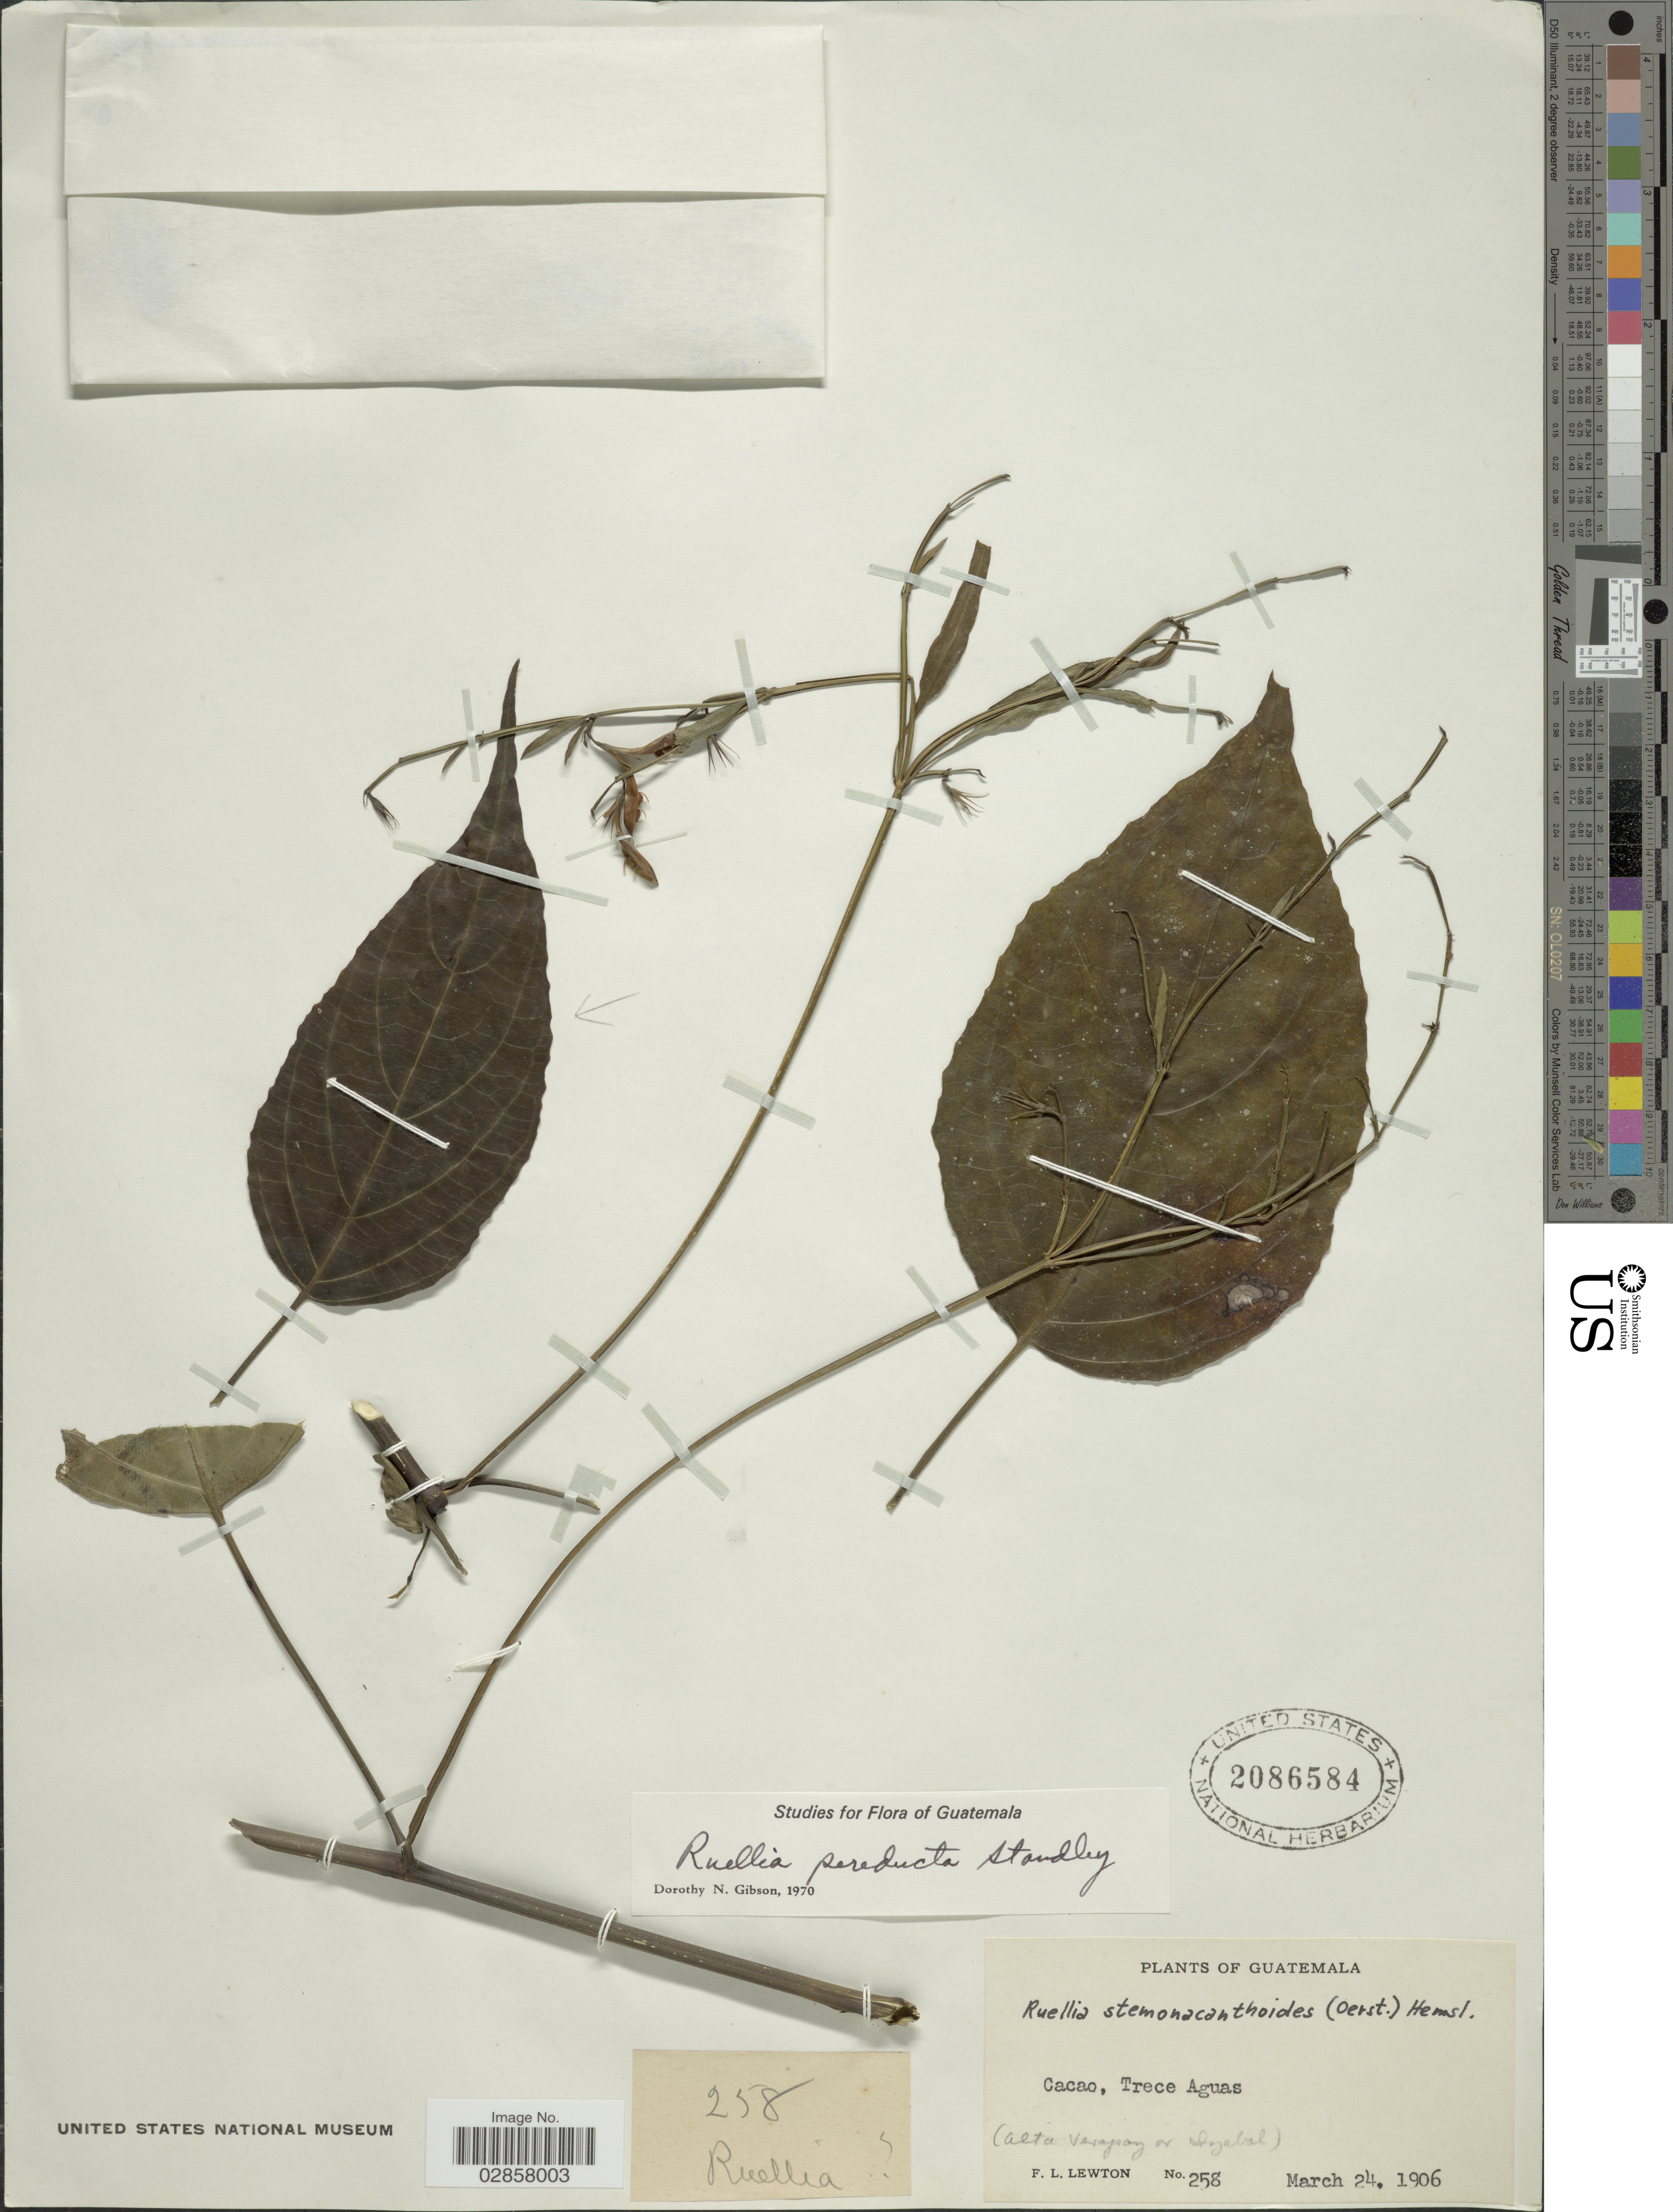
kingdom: Plantae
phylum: Tracheophyta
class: Magnoliopsida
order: Lamiales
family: Acanthaceae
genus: Ruellia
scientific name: Ruellia pereducta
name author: Standl. ex Lundell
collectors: F. L. Lewton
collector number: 258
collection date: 1906-03-24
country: Guatemala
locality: Cacao, Trece Aguas. (Alta Verapaz or Izabal).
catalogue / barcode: US 2086584